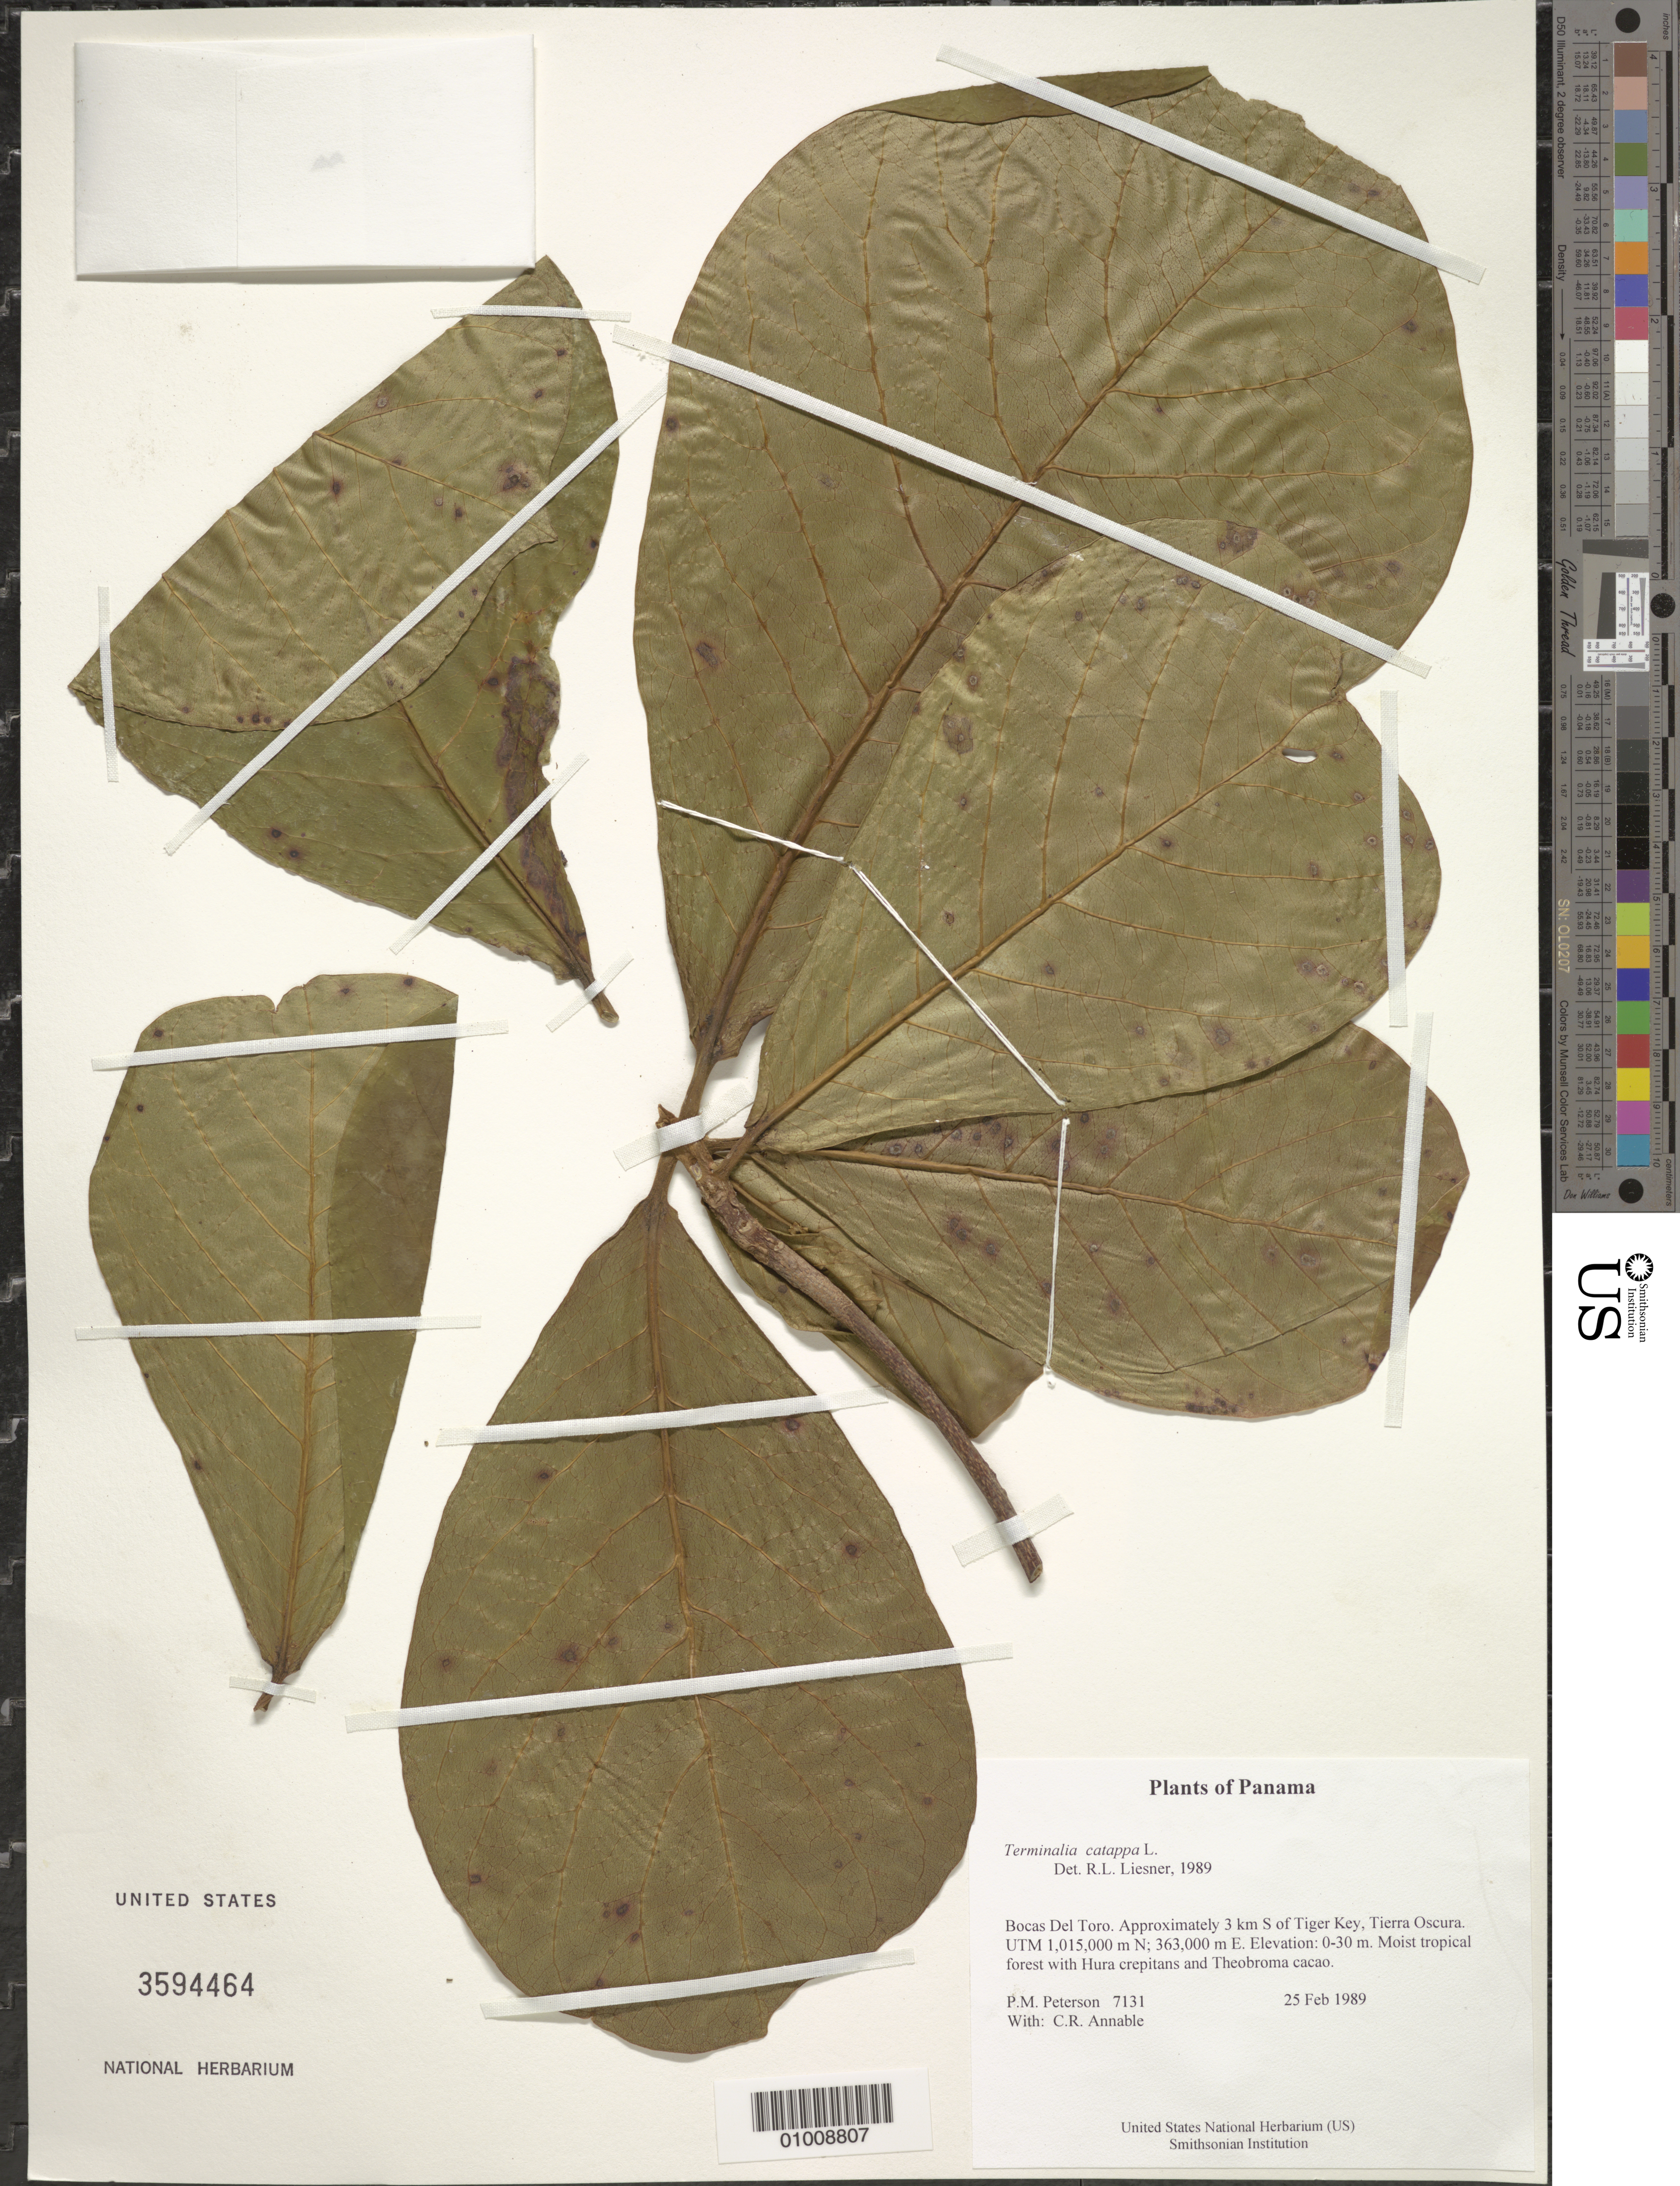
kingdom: Plantae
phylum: Tracheophyta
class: Magnoliopsida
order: Myrtales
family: Combretaceae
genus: Terminalia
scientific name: Terminalia catappa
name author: L.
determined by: Liesner, R. L.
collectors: P. M. Peterson & C. R. Annable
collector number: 07131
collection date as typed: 25 Feb 1989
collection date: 1989-02-25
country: Panama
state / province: Bocas del Toro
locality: Approximately 3 km S of Tiger Key, Tierra Oscura. UTM 1,015,000 m N; 363,000 m E.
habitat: Moist tropical forest with Hura crepitans and Theobroma cacao.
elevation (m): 0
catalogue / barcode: US 3594464